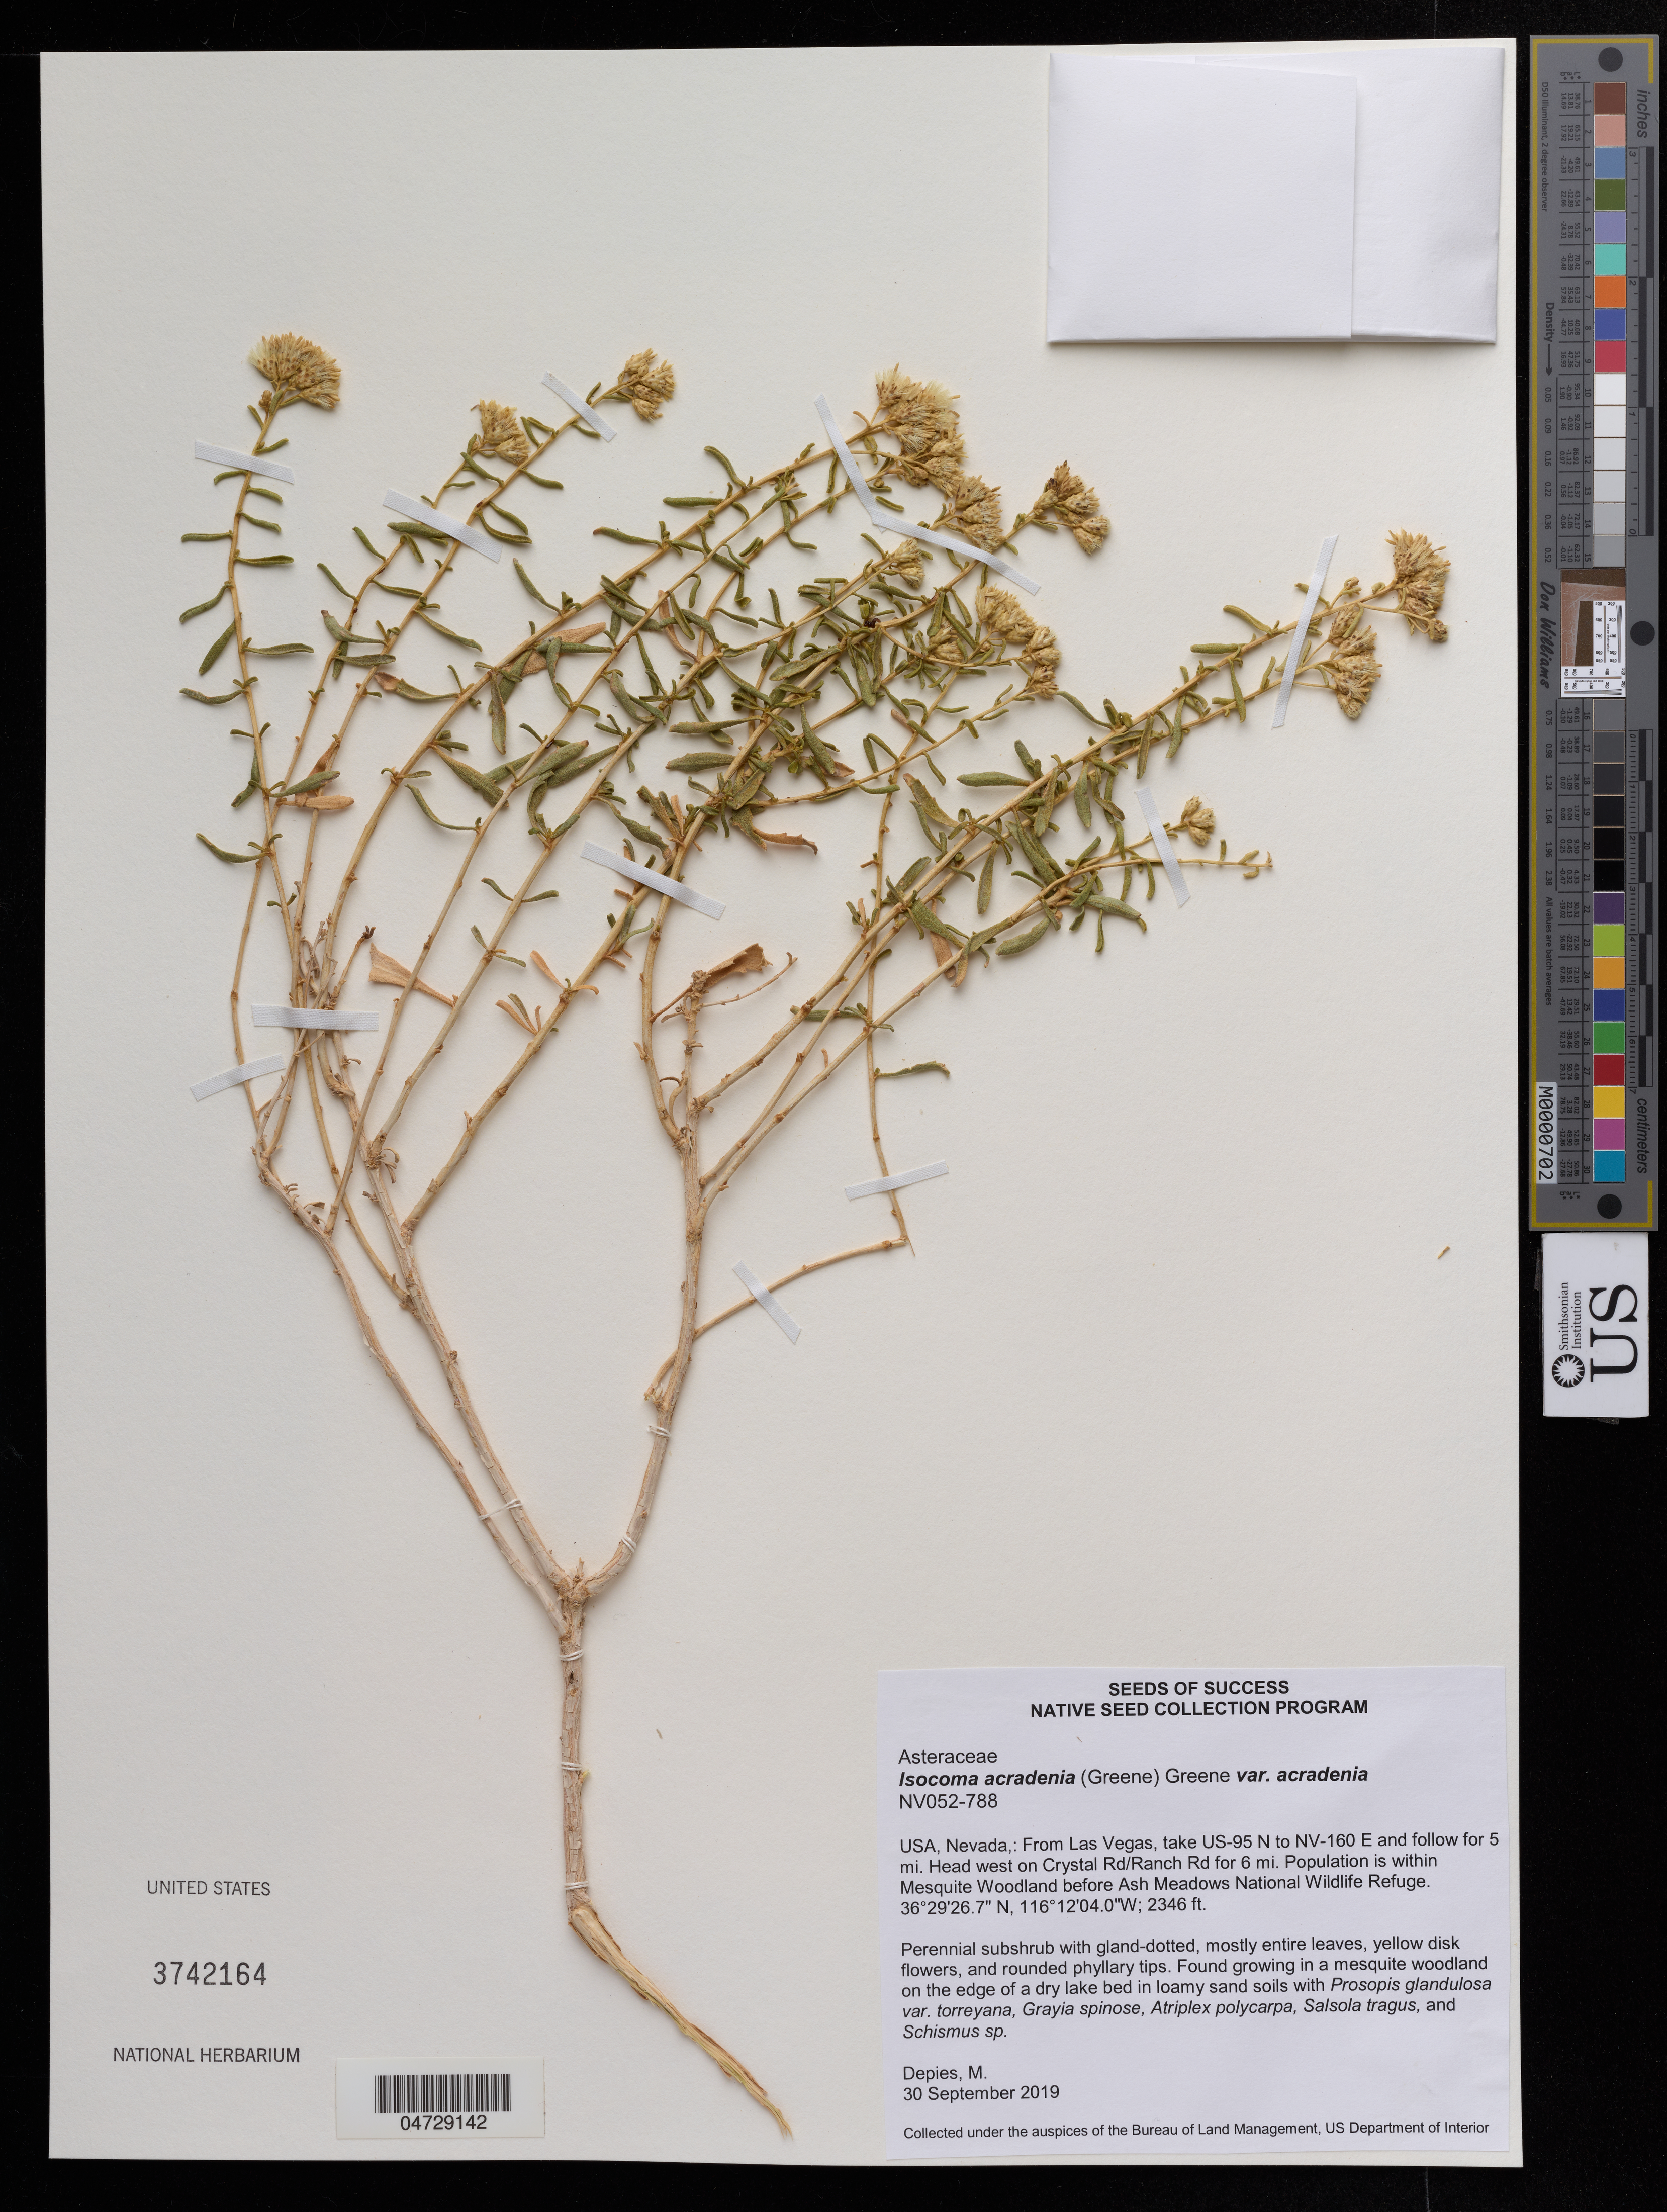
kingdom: Plantae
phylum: Tracheophyta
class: Magnoliopsida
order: Asterales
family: Asteraceae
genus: Isocoma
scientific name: Isocoma acradenia var. acradenia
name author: (Greene) Greene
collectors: M. Depies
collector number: NV052-788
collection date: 2019-09-30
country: United States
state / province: Nevada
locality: From Las Vegas, take Us-95 N to NV-160 E and follow for 5mi. Head west on Crystal Rd/Ranch Rd of 6 mi.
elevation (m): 715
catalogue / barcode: US 3742164